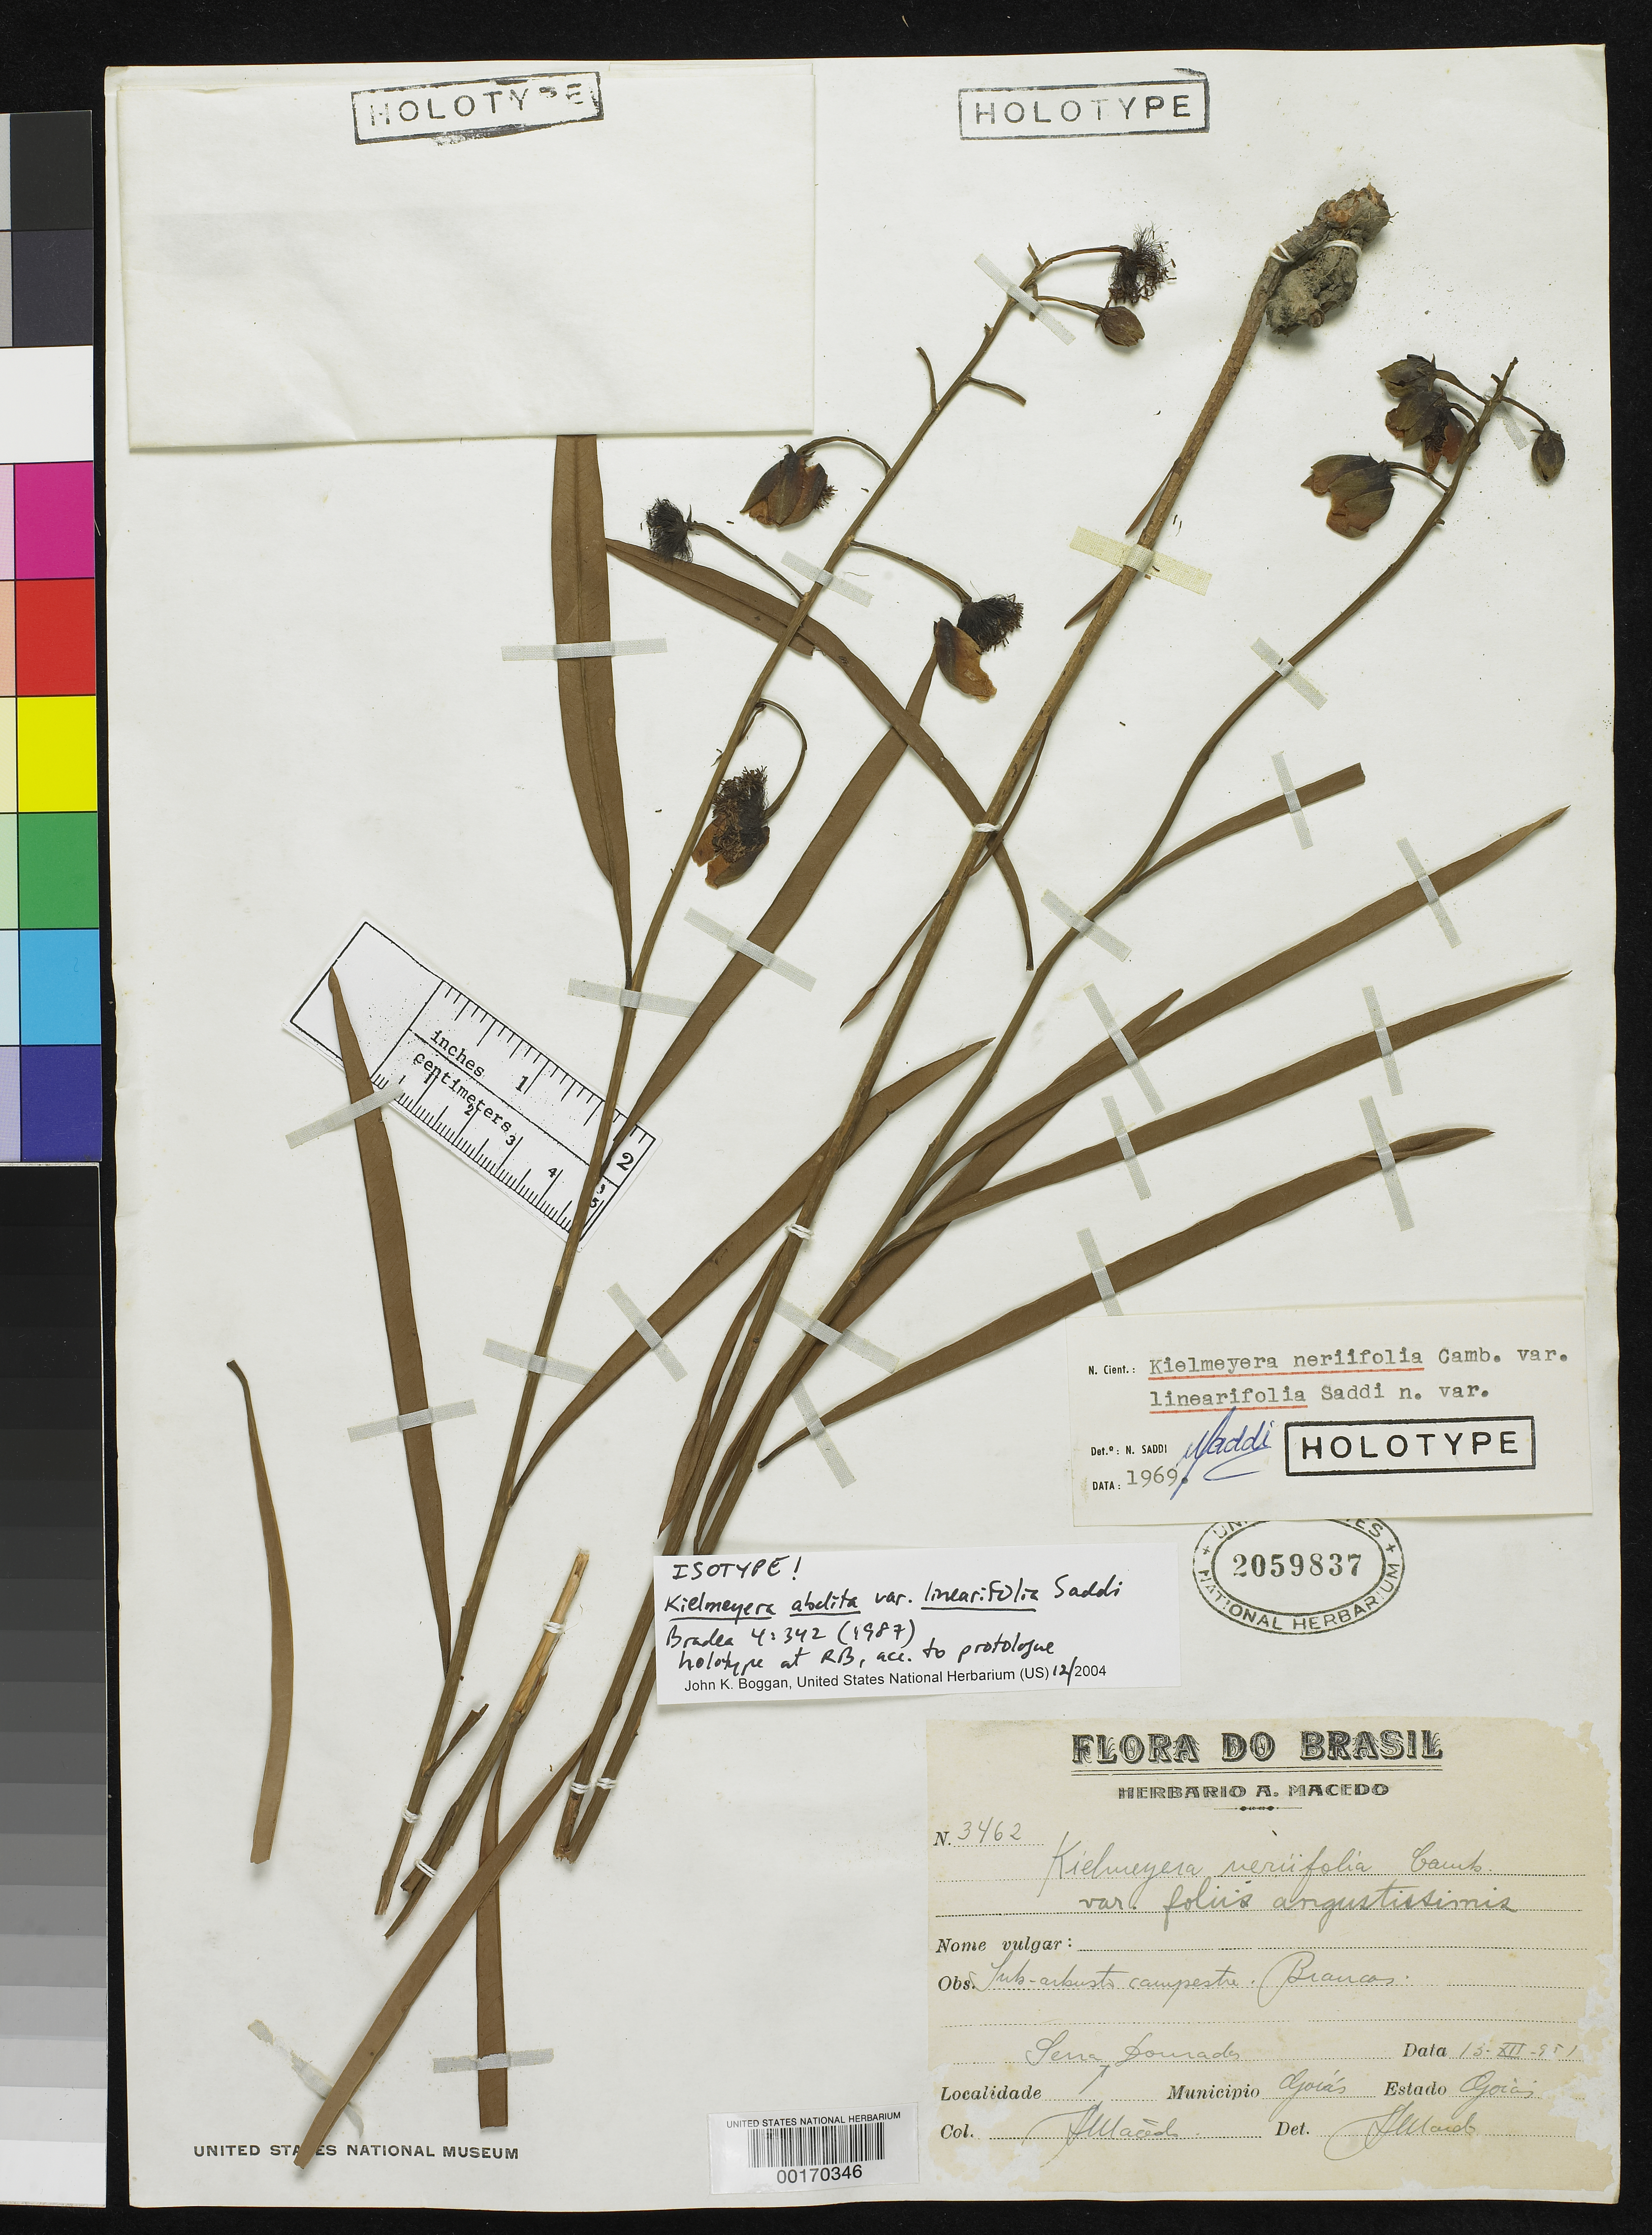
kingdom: Plantae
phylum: Tracheophyta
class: Magnoliopsida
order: Malpighiales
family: Calophyllaceae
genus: Kielmeyera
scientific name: Kielmeyera abdita var. linearifolia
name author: Saddi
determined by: Boggan, J. K., (US), NMNH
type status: Isotype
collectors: A. Macedo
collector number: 3462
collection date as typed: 13 Dec 1951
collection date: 1951-12-13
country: Brazil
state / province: Goiás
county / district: Goiás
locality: Serra Dourado, Municipio Goias, Estado Goias.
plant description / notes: Holotype at RB acc. to protologue. Originally annotated as holotype of Kielmeyera neriifolia Gamb. var. linearifolia Saddi (name not published).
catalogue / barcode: US 2059837